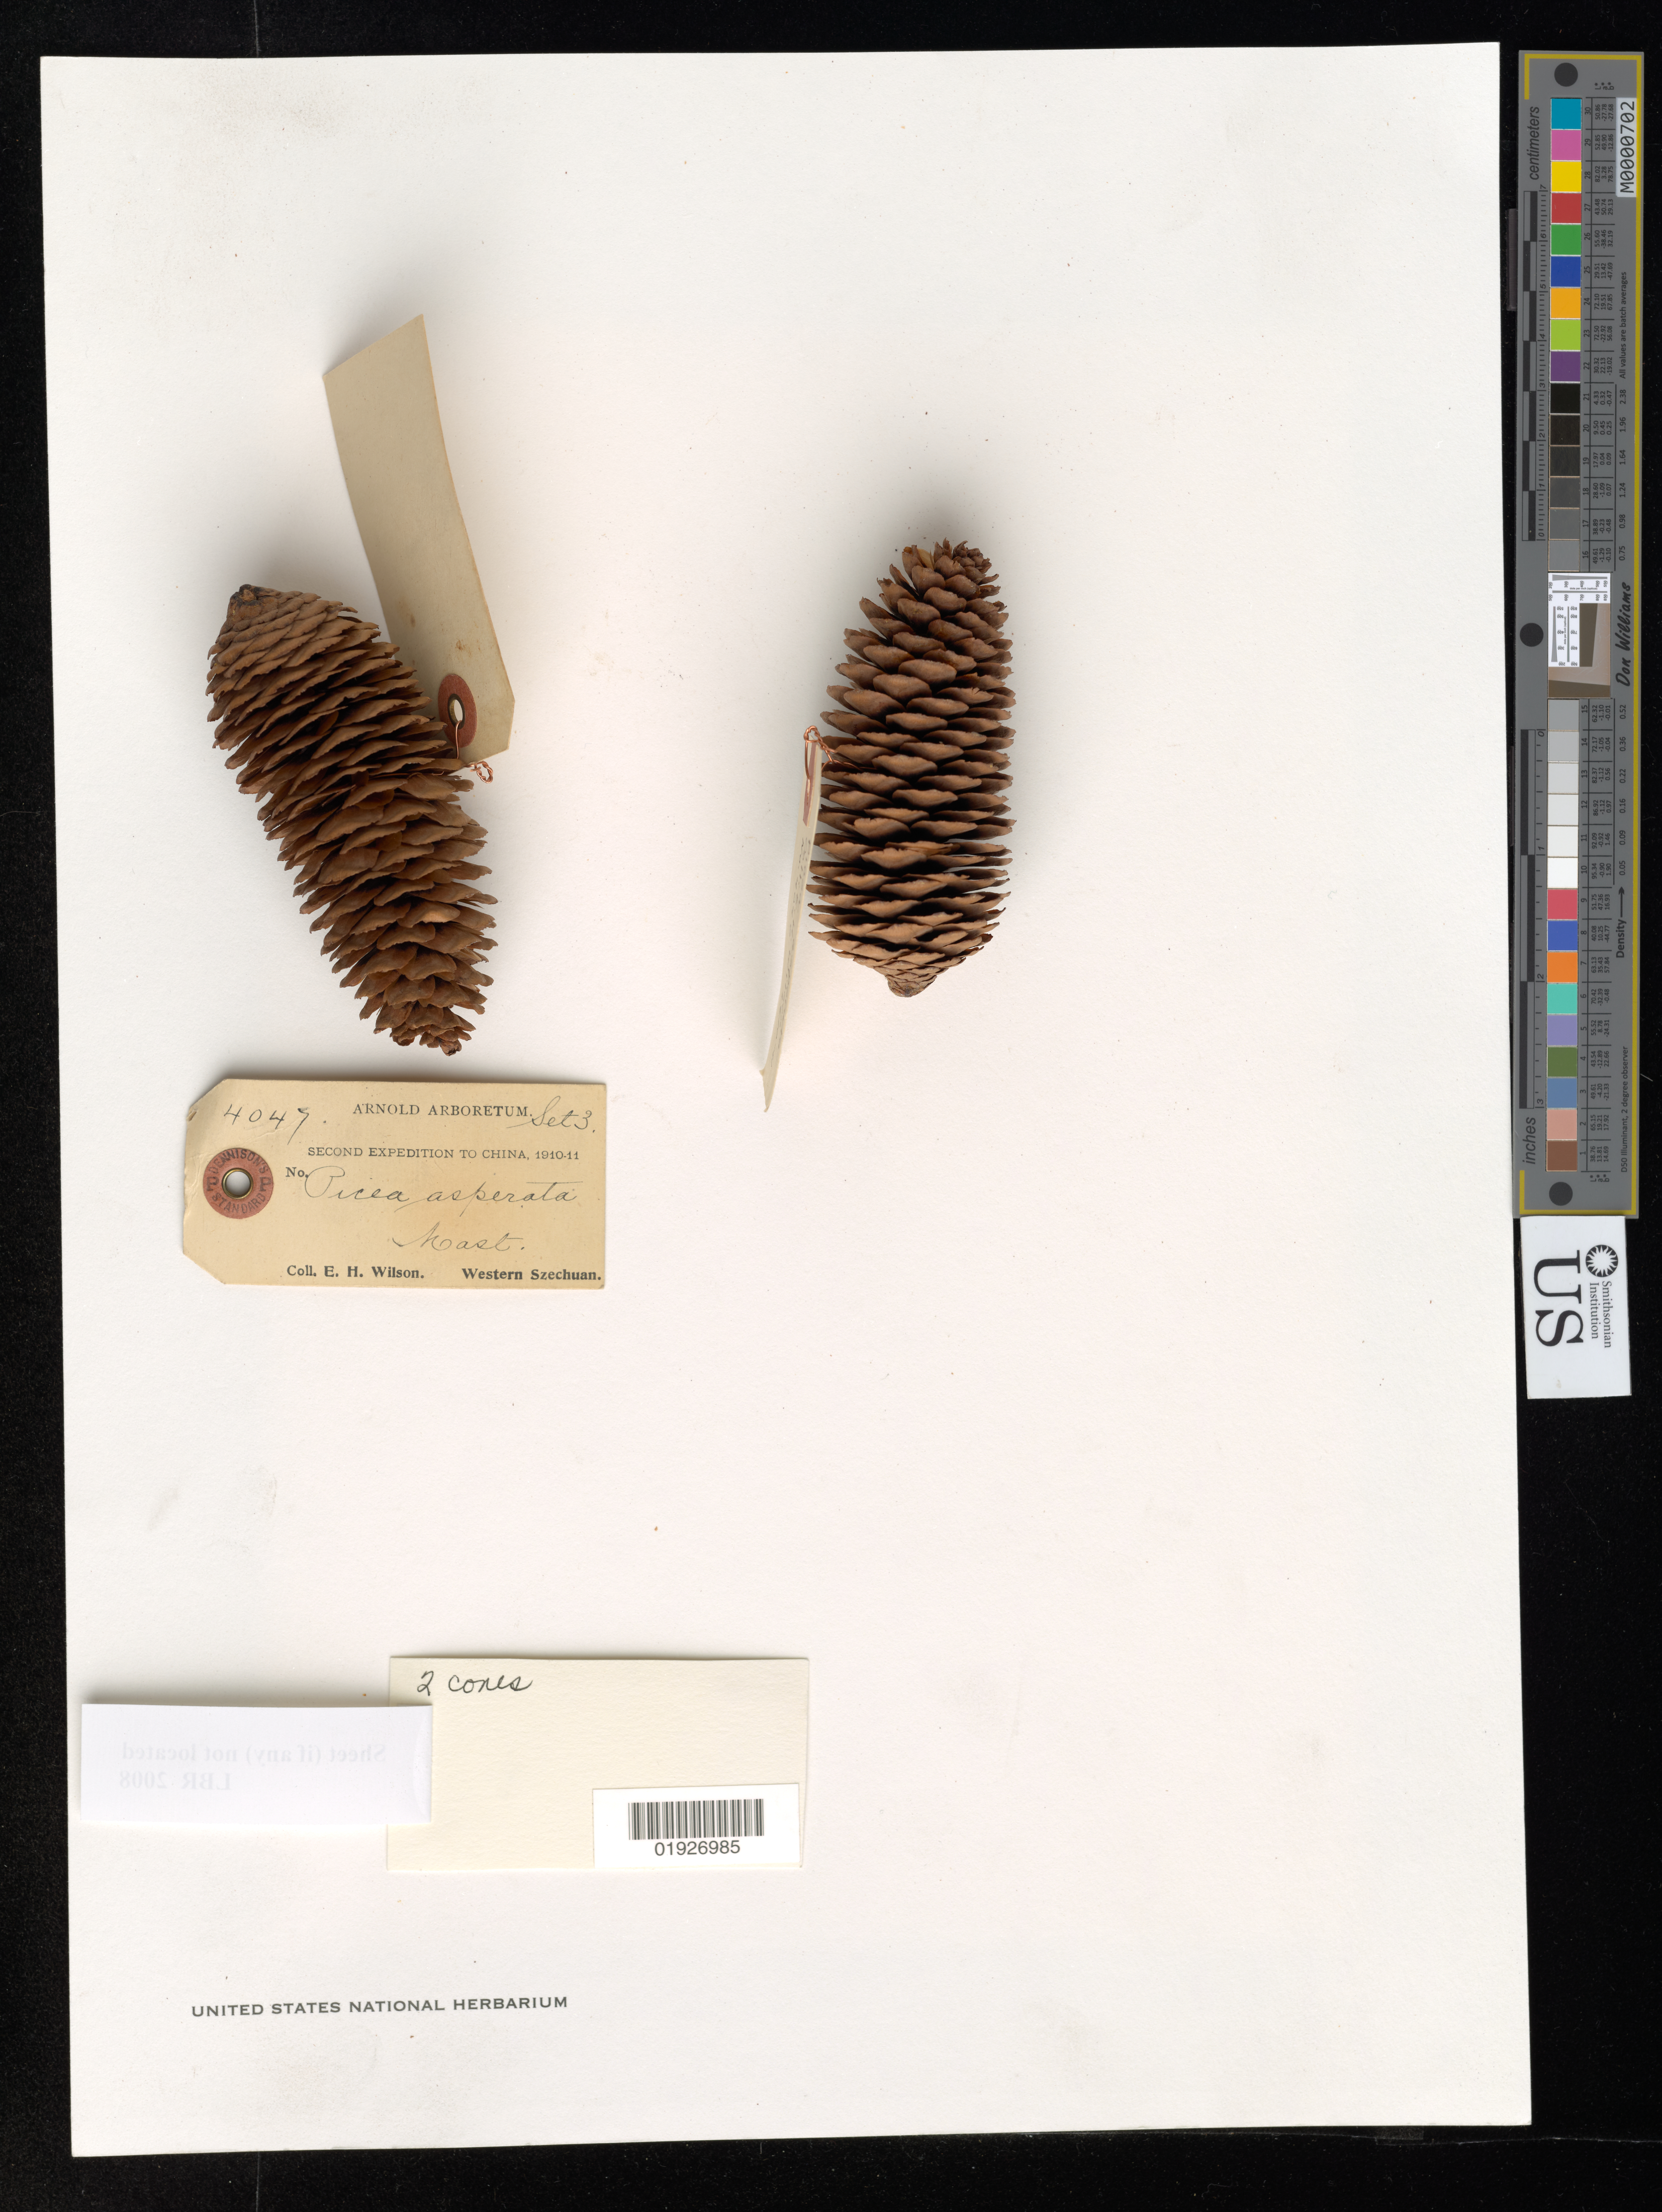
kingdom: Plantae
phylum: Tracheophyta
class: Pinopsida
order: Pinales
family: Pinaceae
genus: Picea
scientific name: Picea asperata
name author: Mast.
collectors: E. H. Wilson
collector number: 4047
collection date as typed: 1910 to -- --- 1911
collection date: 1910/1911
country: China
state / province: Sichuan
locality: Western Szechuan